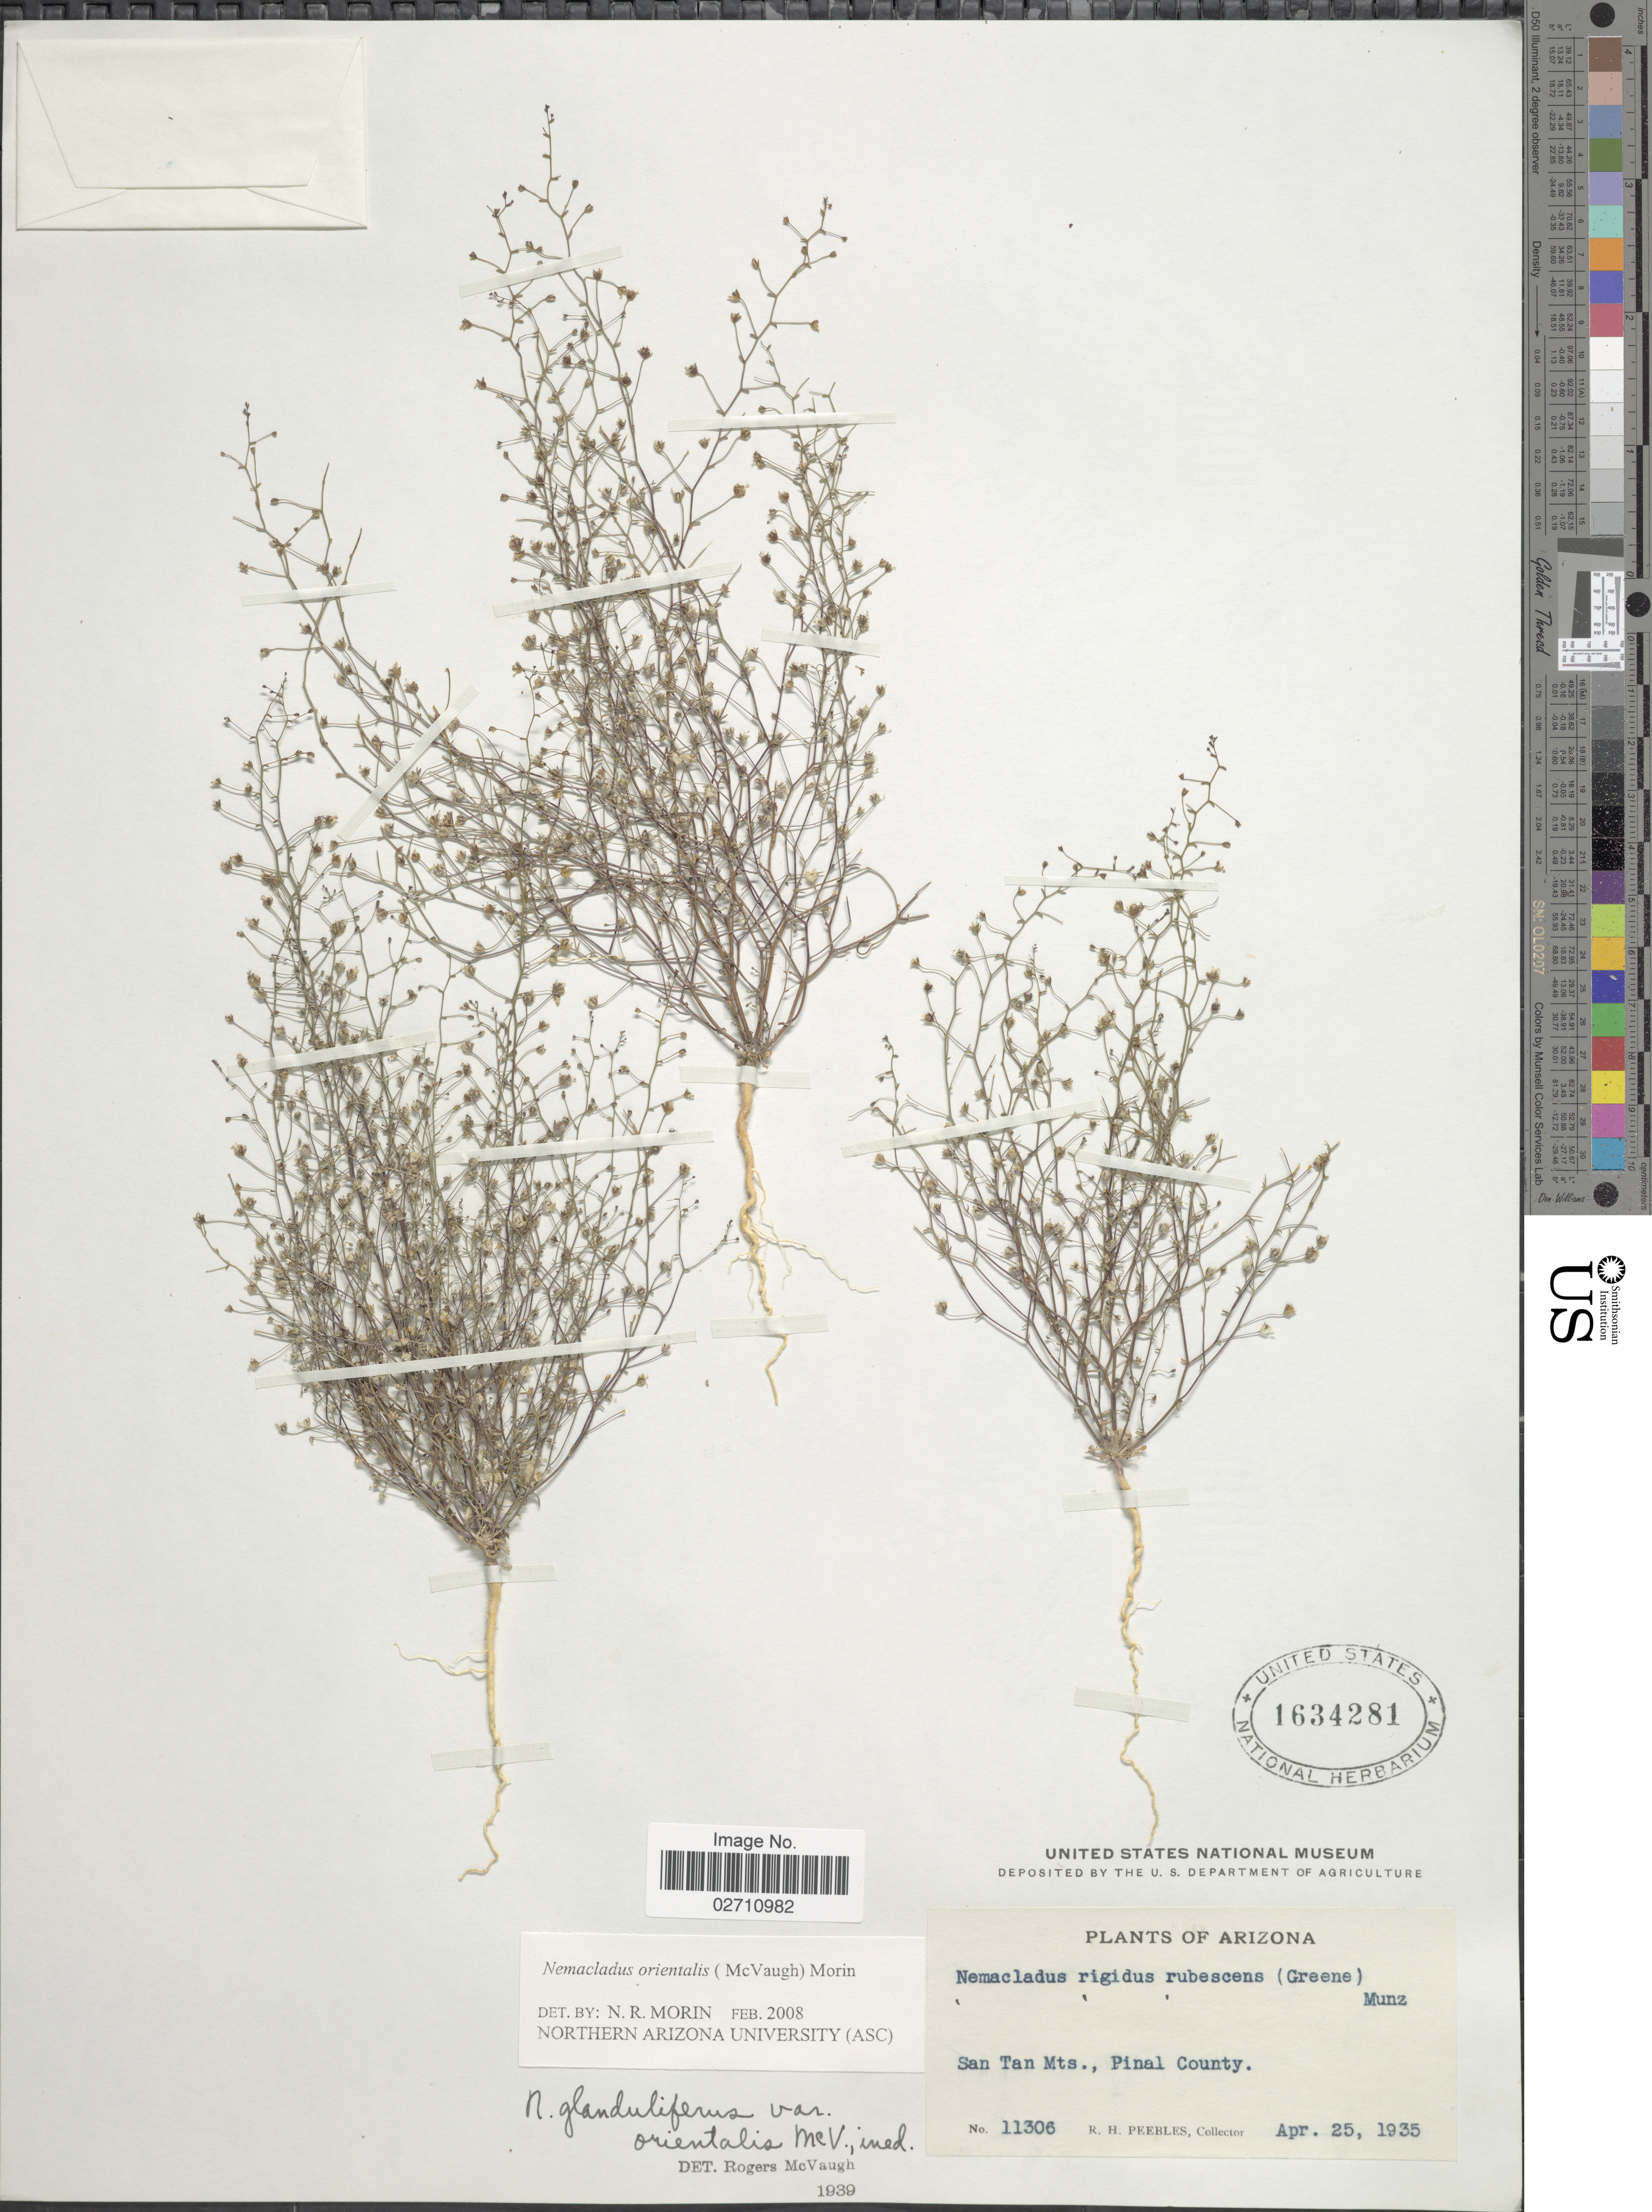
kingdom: Plantae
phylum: Tracheophyta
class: Magnoliopsida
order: Asterales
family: Campanulaceae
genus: Nemacladus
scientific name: Nemacladus orientalis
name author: (McVaugh) Morin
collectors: R. H. Peebles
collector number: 11306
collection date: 1935-04-25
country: United States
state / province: Arizona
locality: San Tan Mts., Pinal County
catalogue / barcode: US 1634281